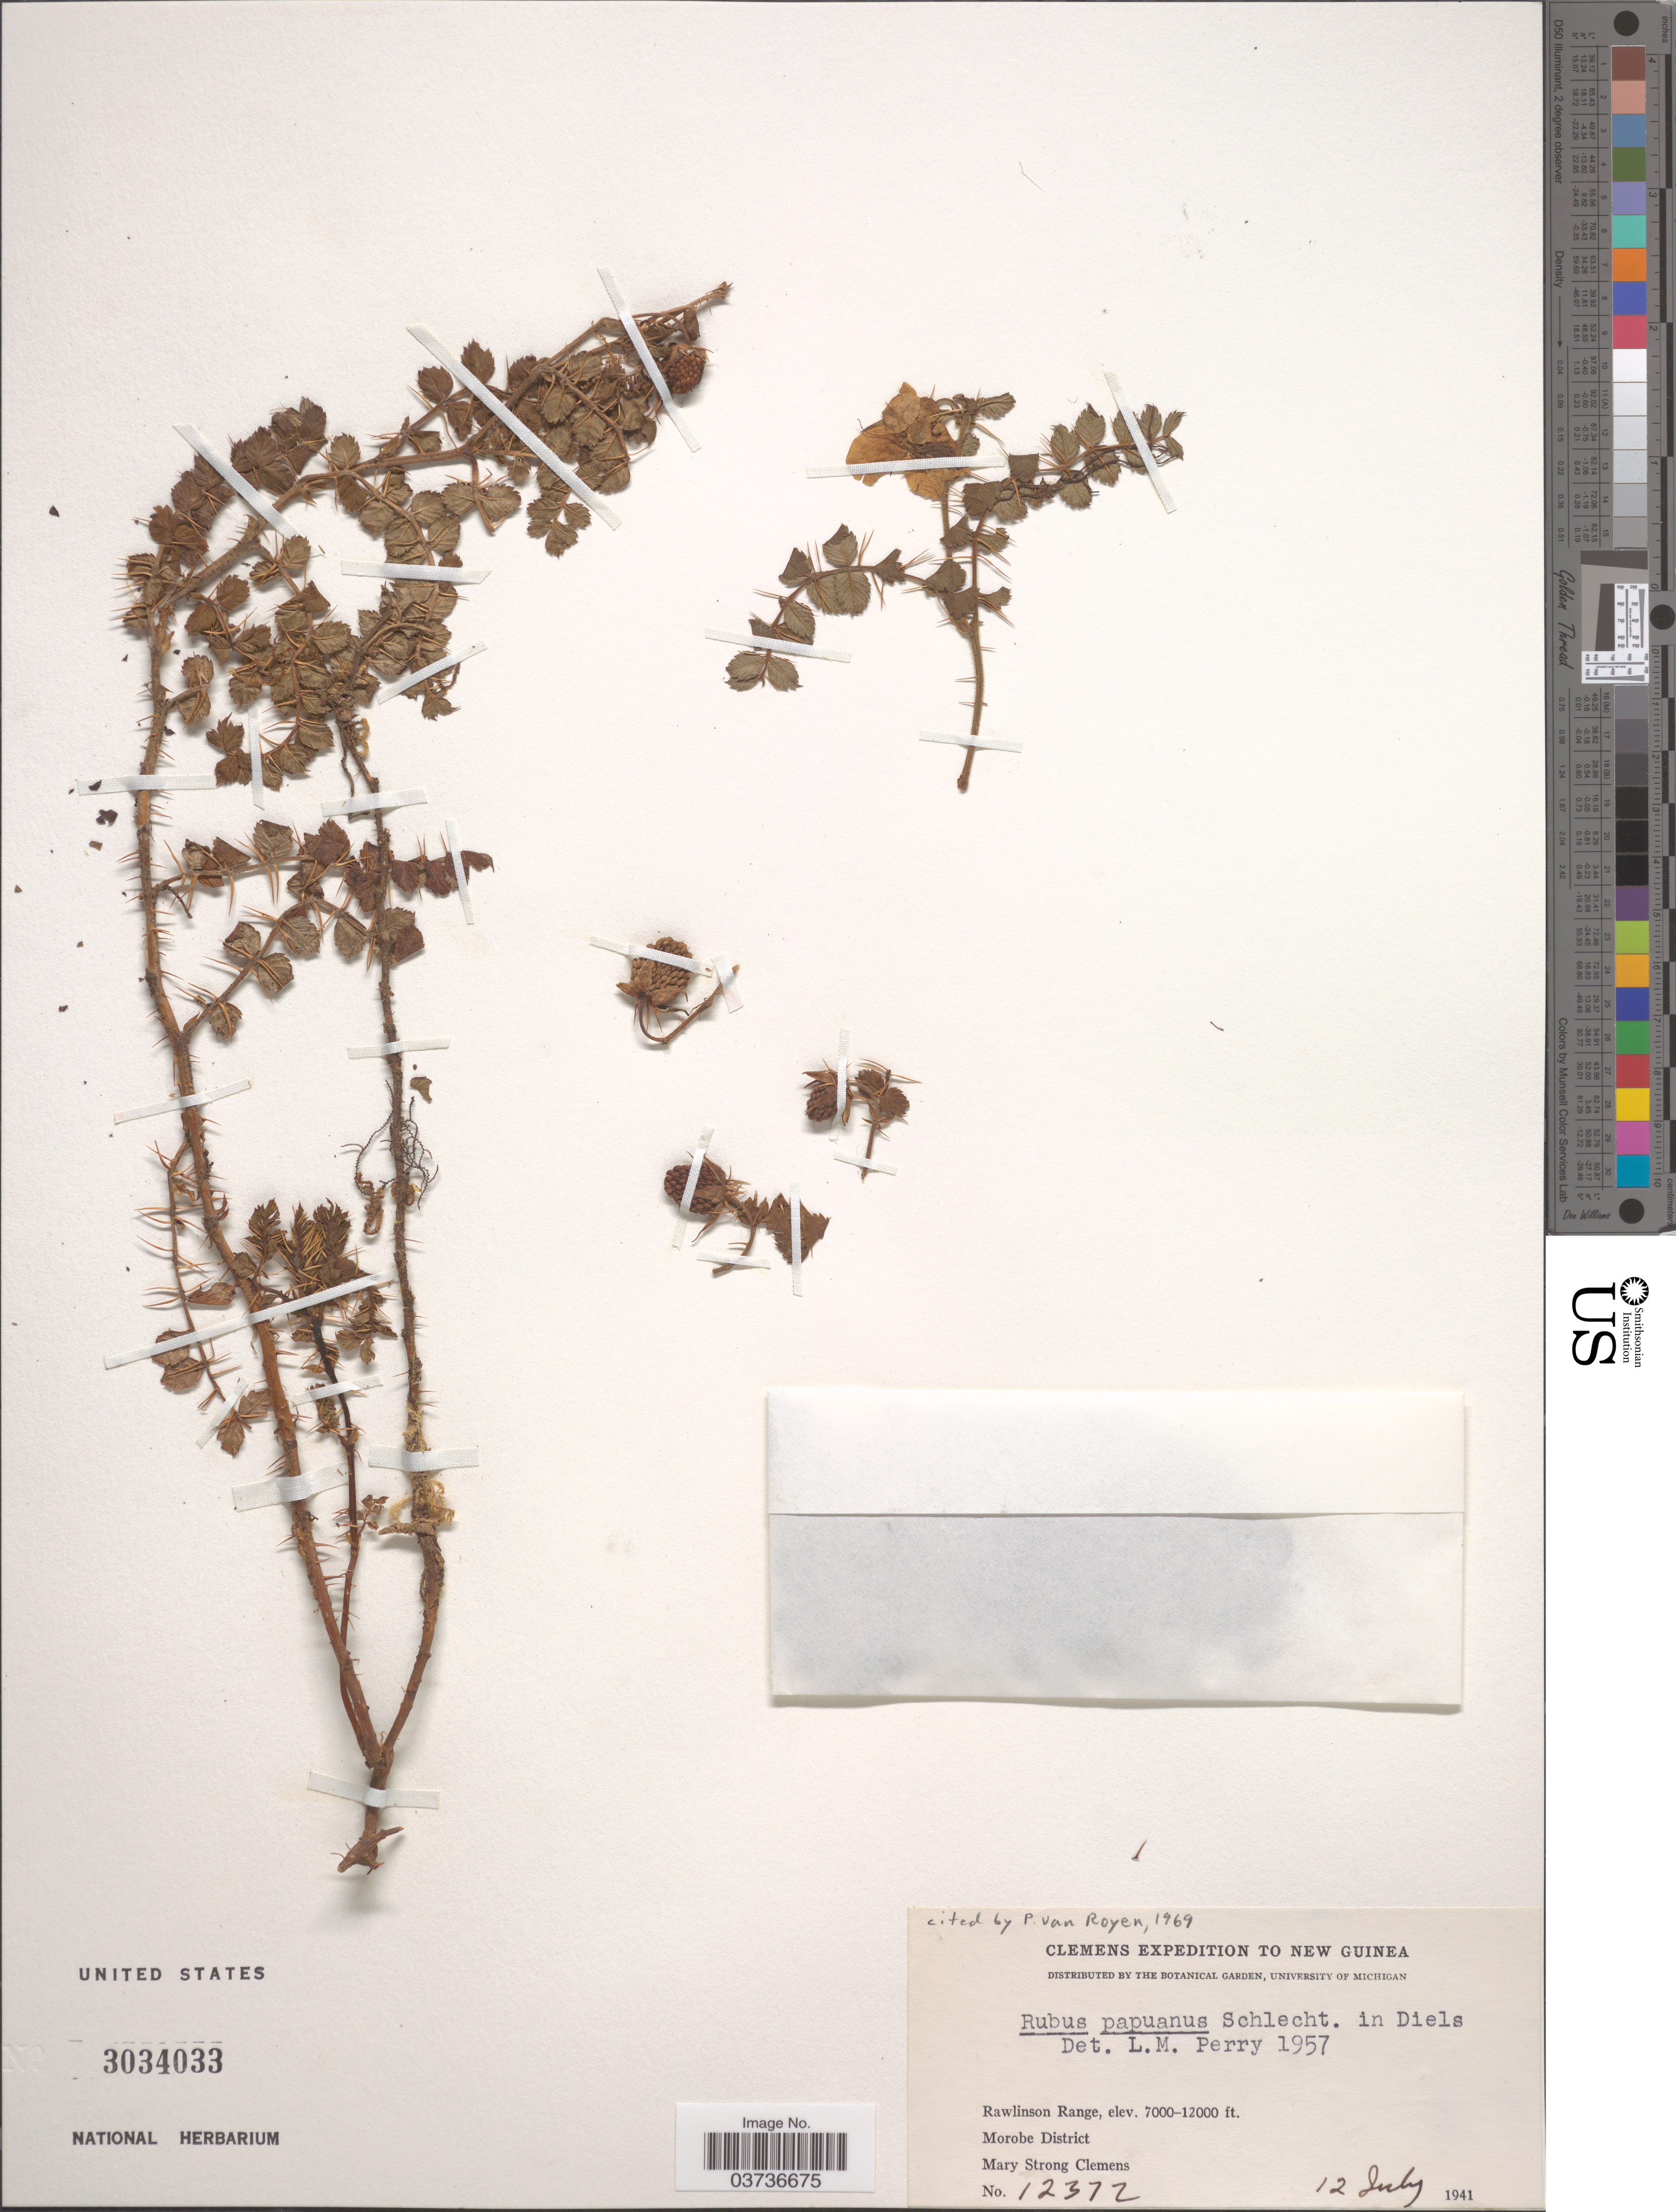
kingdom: Plantae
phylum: Tracheophyta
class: Magnoliopsida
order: Rosales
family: Rosaceae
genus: Rubus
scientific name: Rubus papuanus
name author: Schltr. ex Diels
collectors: M. S. Clemens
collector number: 12372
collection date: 1941-07-12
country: Papua New Guinea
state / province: Morobe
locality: New Guinea. Rawlinson Range. Morobe District.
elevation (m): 2134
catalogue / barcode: US 3034033